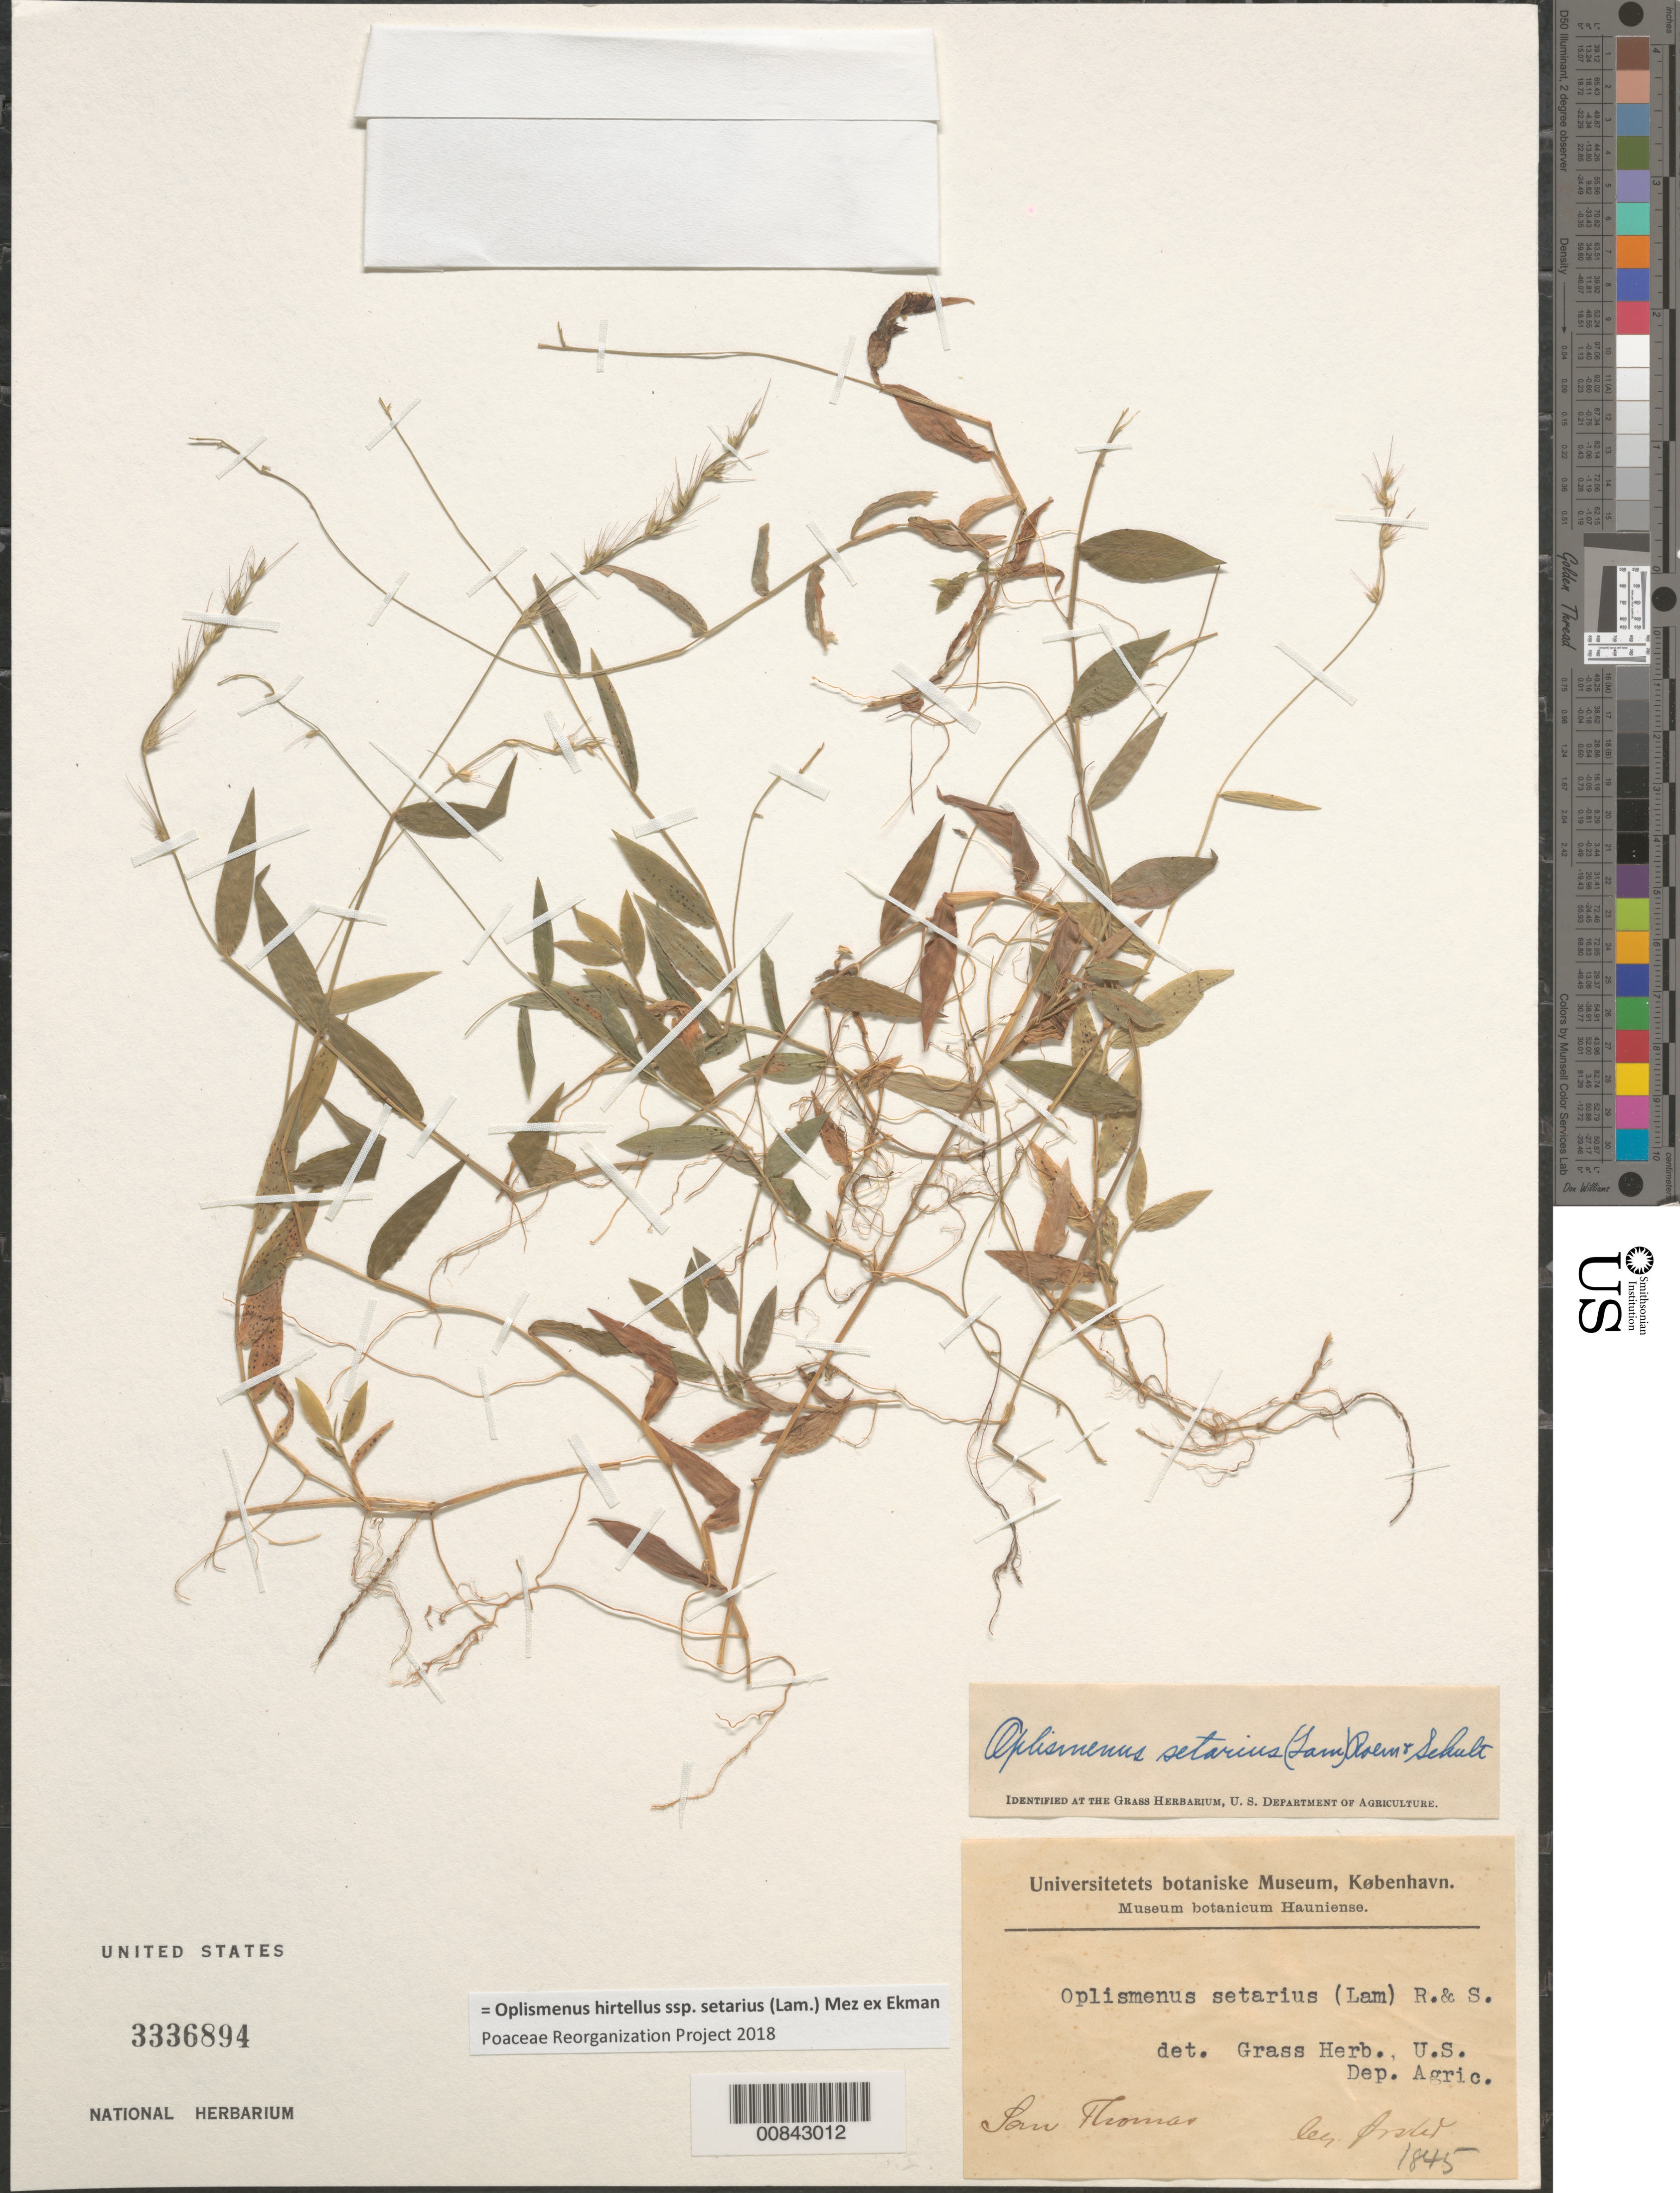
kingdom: Plantae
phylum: Tracheophyta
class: Liliopsida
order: Poales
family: Poaceae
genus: Oplismenus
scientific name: Oplismenus hirtellus subsp. setarius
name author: (Lam.) Mez ex Ekman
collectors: Ørsted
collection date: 1845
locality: San Thomas.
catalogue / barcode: US 3336894